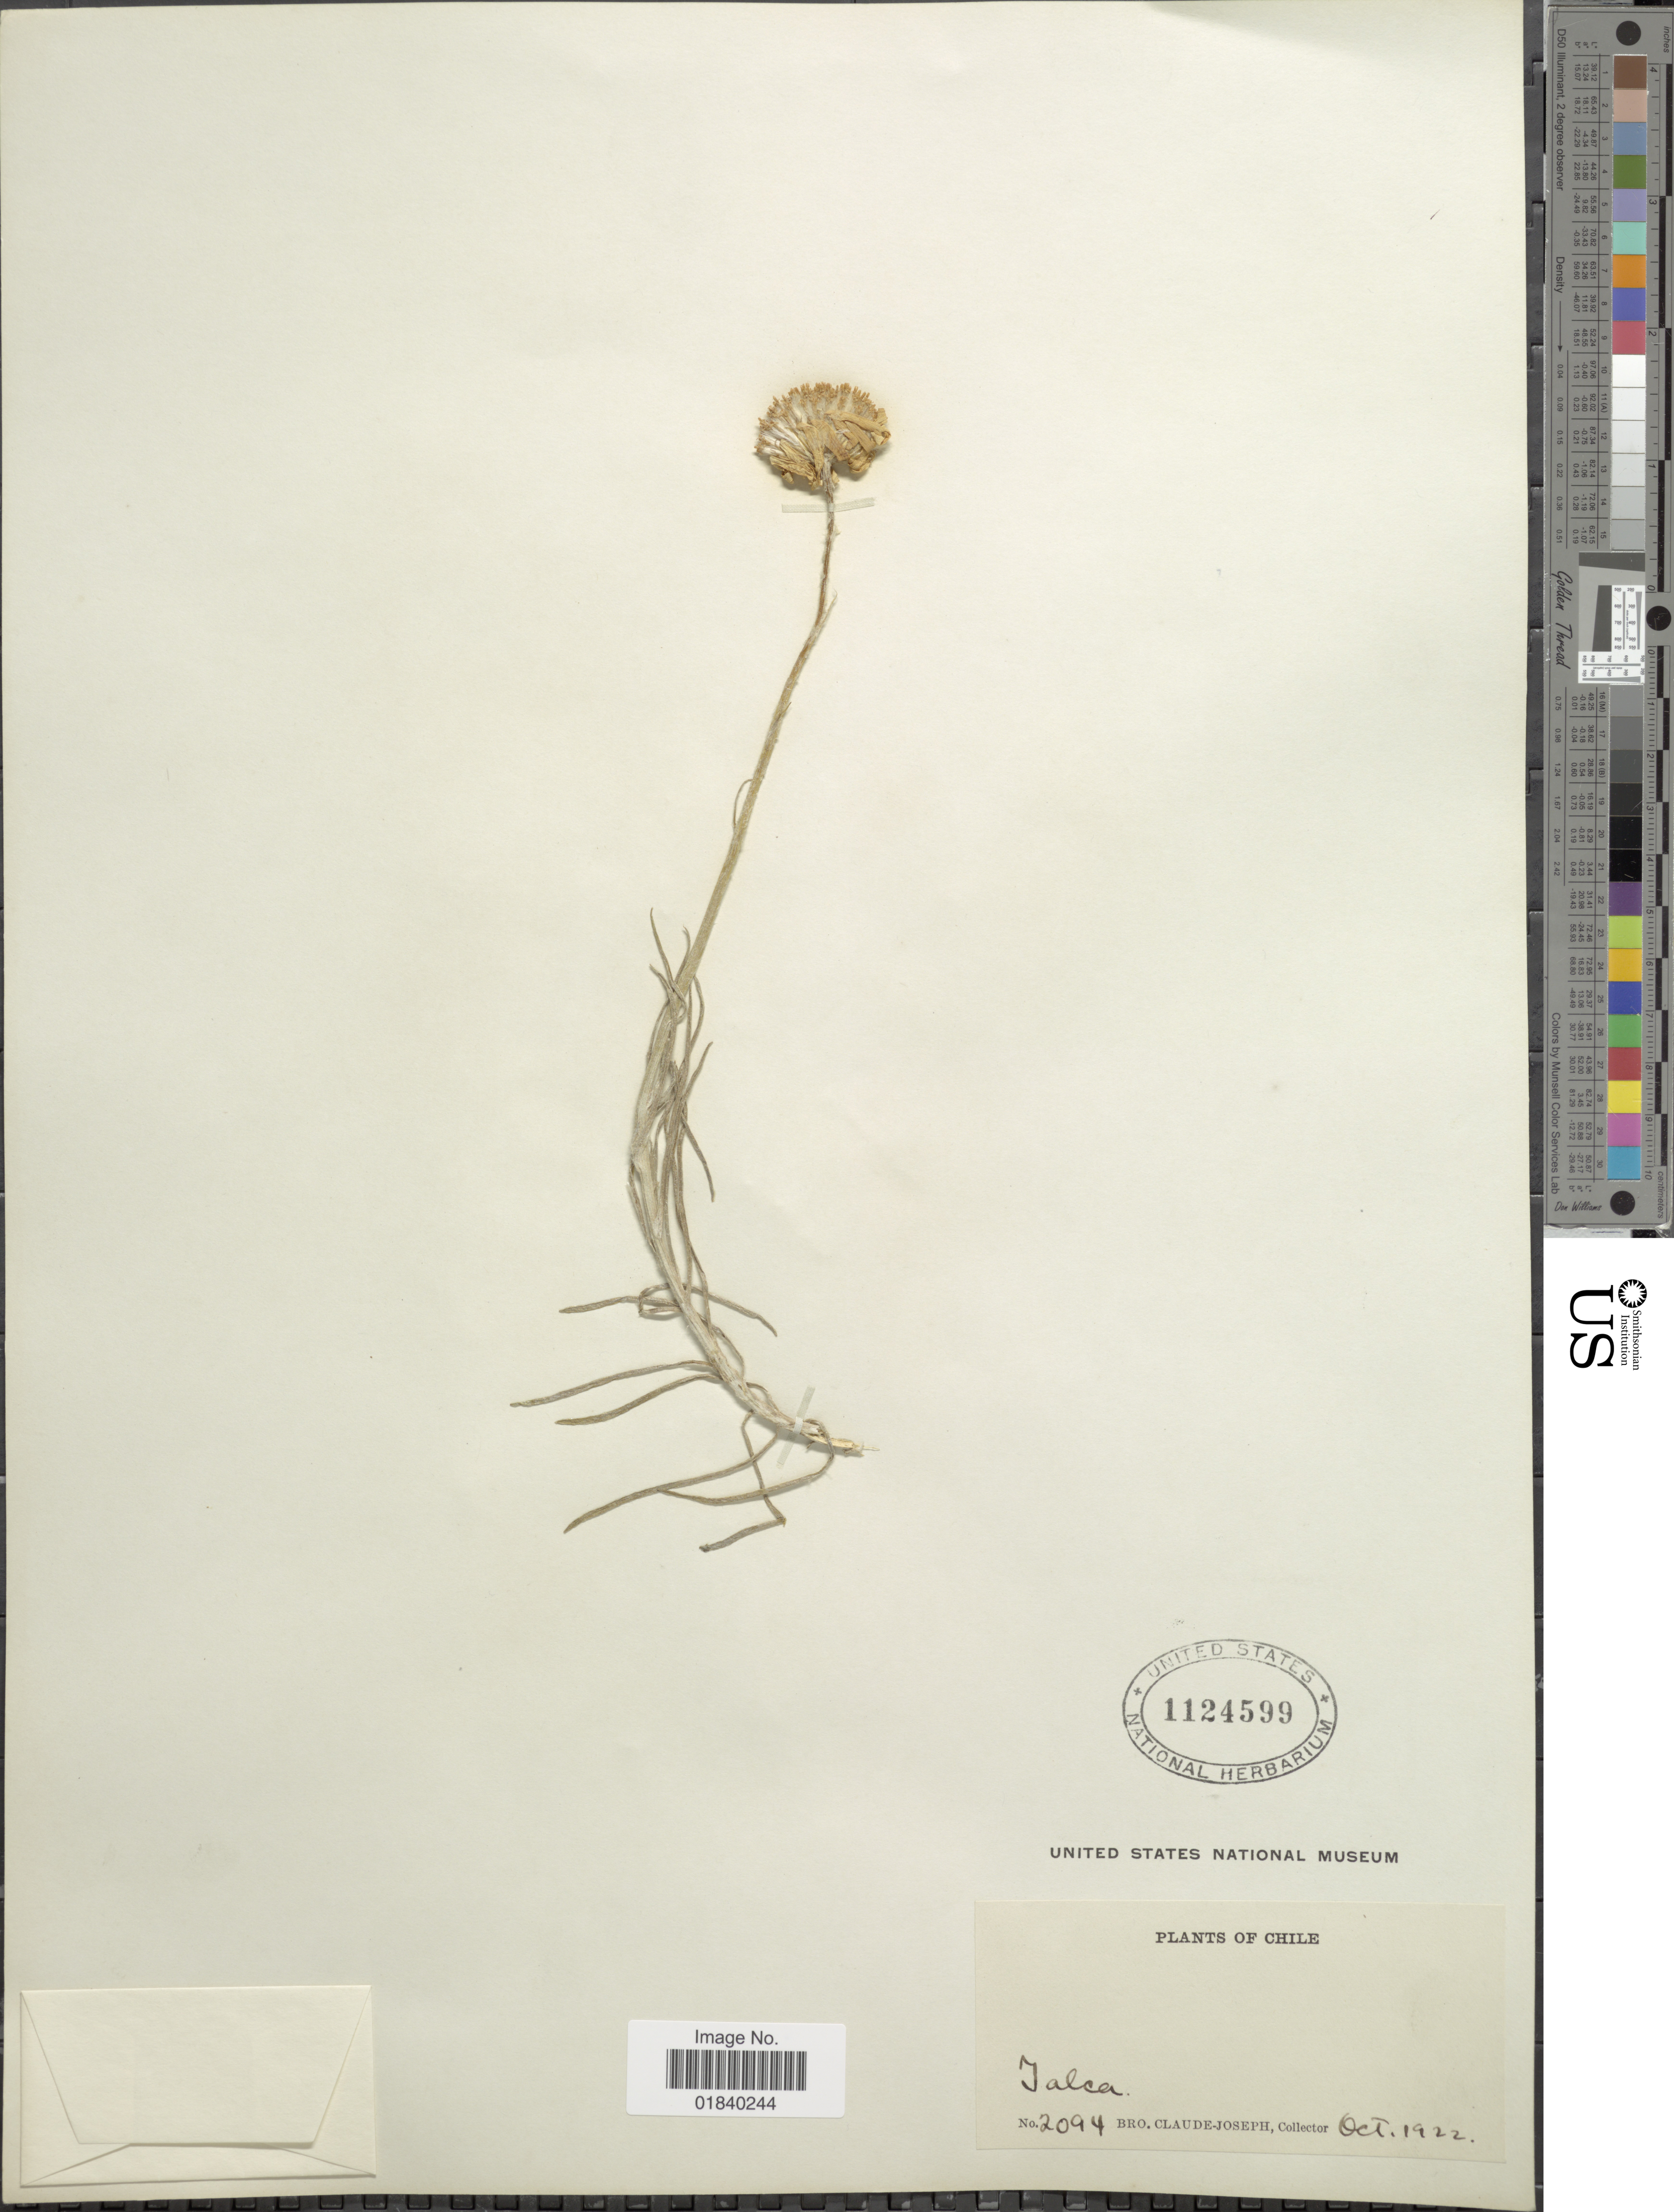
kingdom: Plantae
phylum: Tracheophyta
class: Magnoliopsida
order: Asterales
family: Asteraceae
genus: Senecio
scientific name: Senecio sp.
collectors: Bro. Claude-Joseph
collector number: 2094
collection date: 1922-10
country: Chile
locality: Talca. Chile.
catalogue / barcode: US 1124599